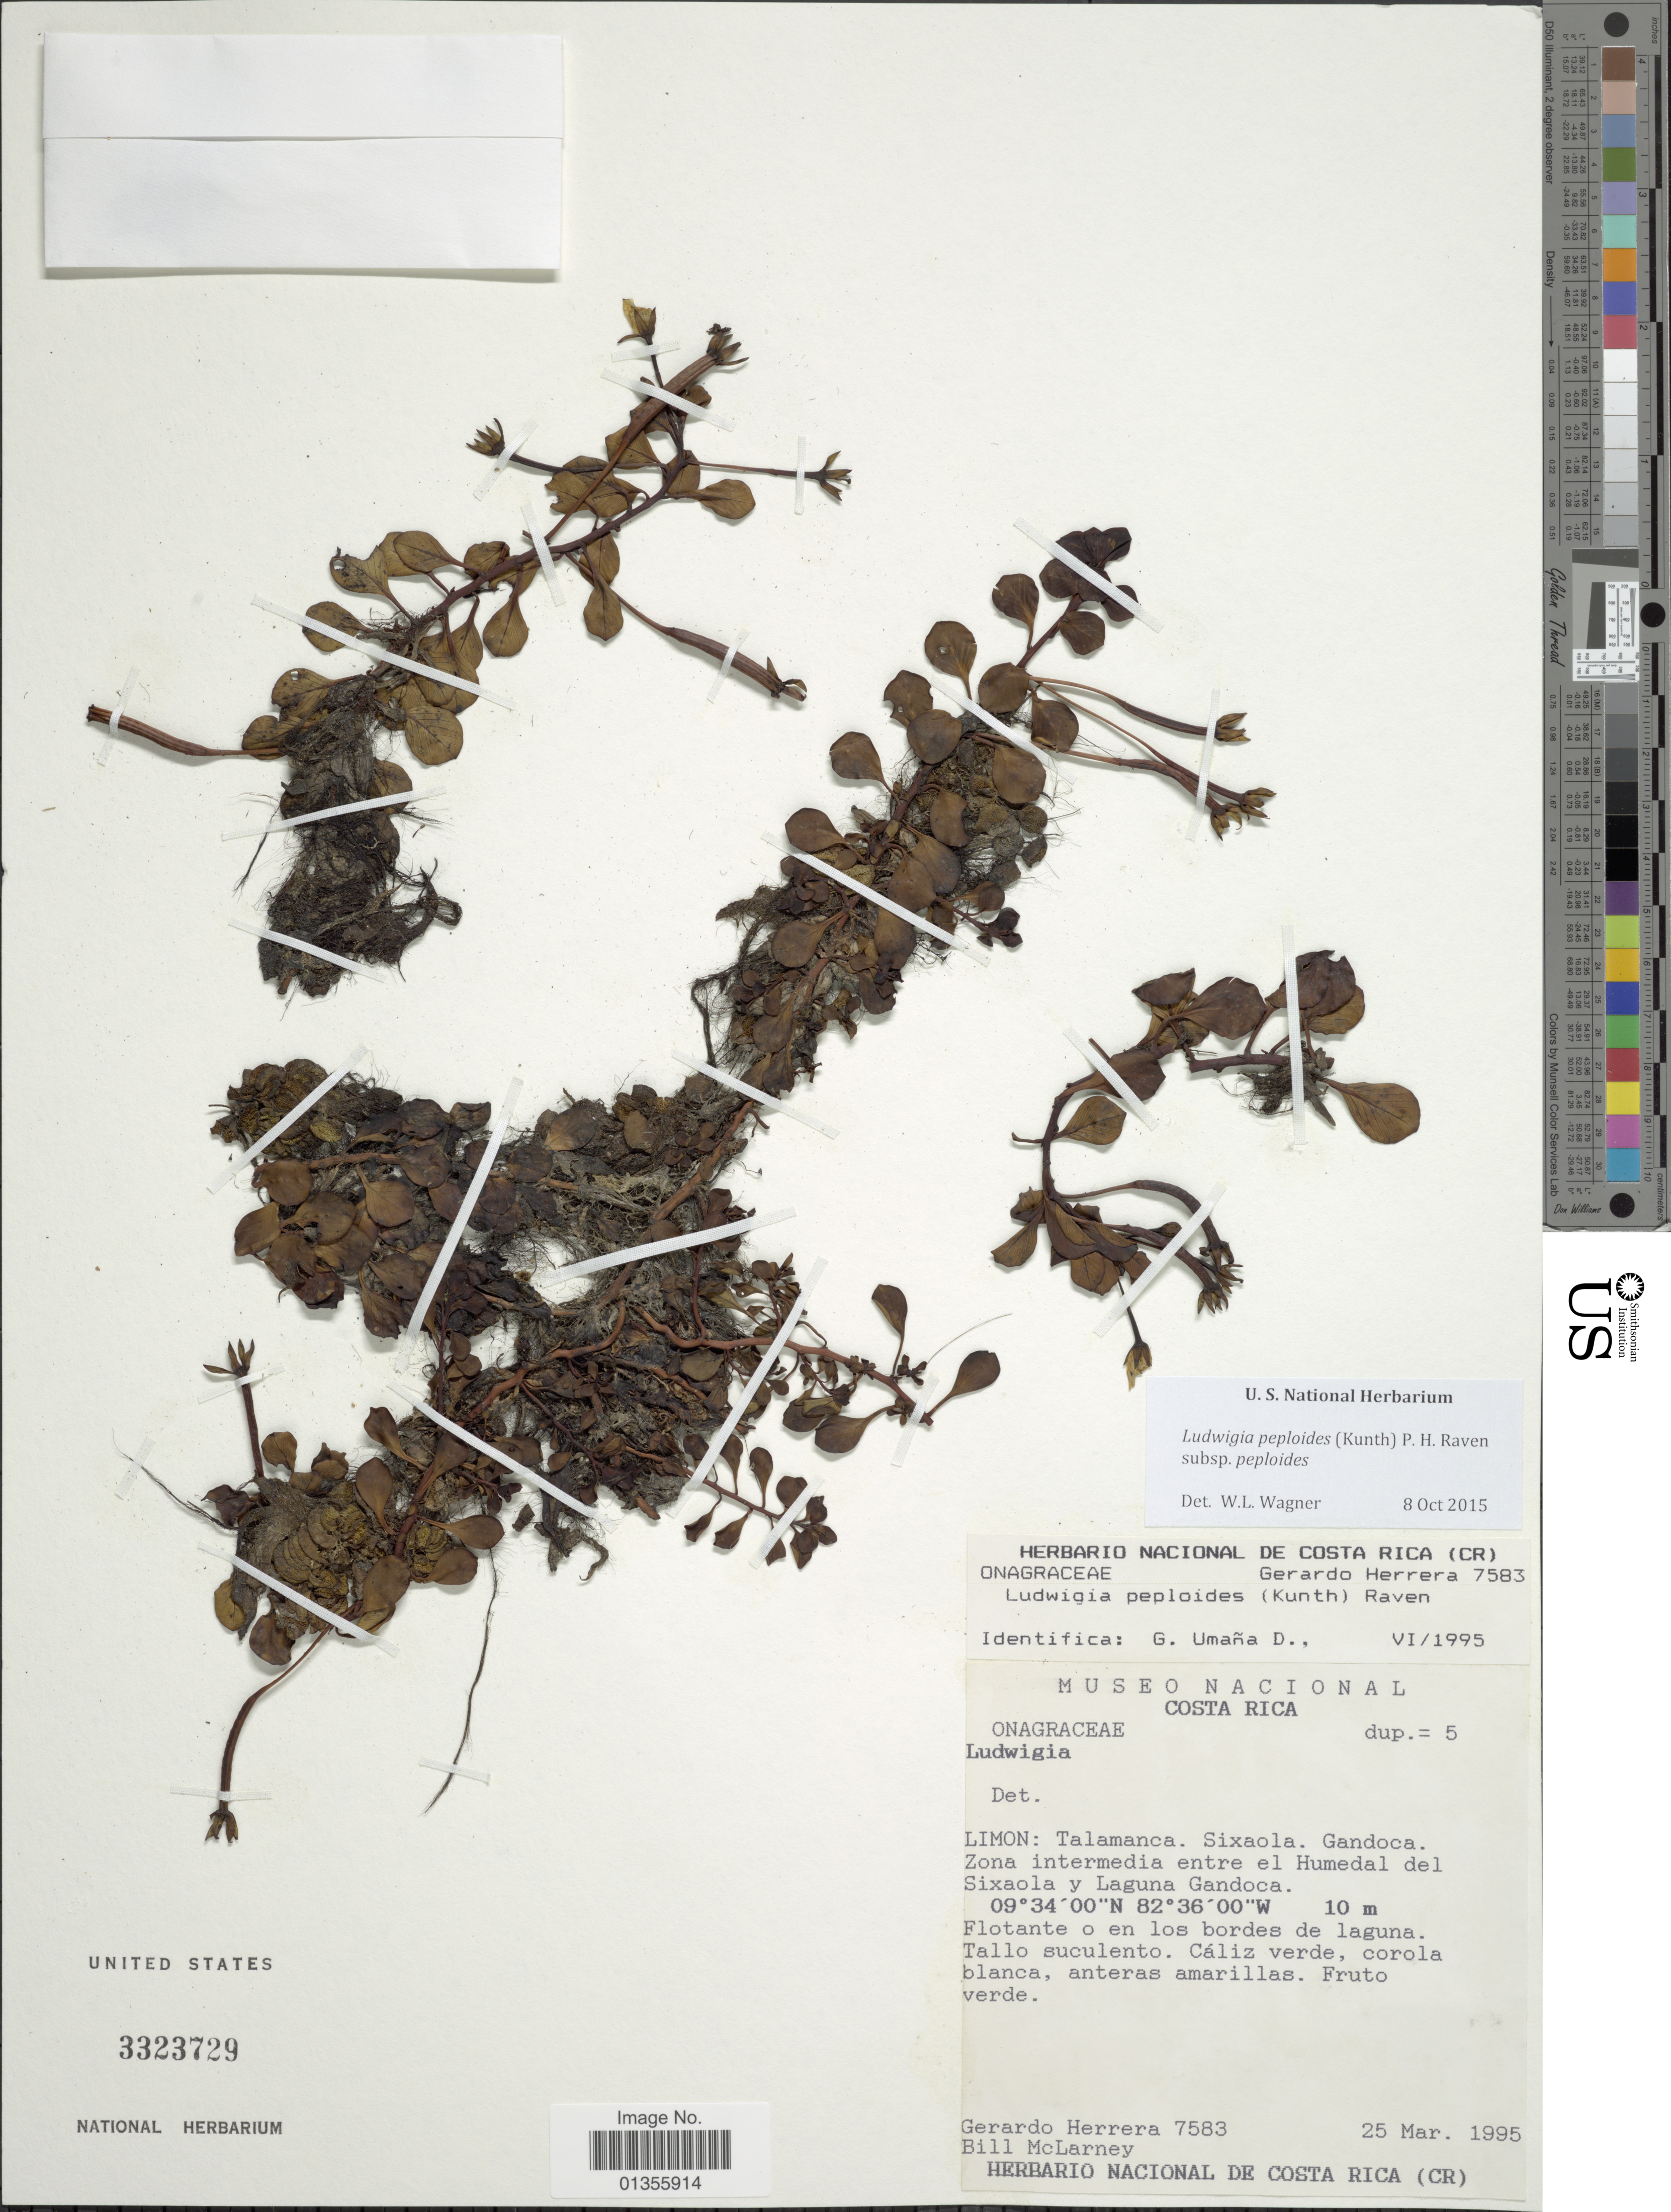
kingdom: Plantae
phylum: Tracheophyta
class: Magnoliopsida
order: Myrtales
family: Onagraceae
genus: Ludwigia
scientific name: Ludwigia peploides subsp. peploides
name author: (Kunth) P.H. Raven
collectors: G. Herrera & B. McLarney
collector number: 7583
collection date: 1995-03-25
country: Costa Rica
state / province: Limón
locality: Talamanca. Sixaola. Gandoca. Zona intermedia entre el Humedal del Sixaola y Laguna Gandoca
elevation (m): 10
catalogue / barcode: US 3323729